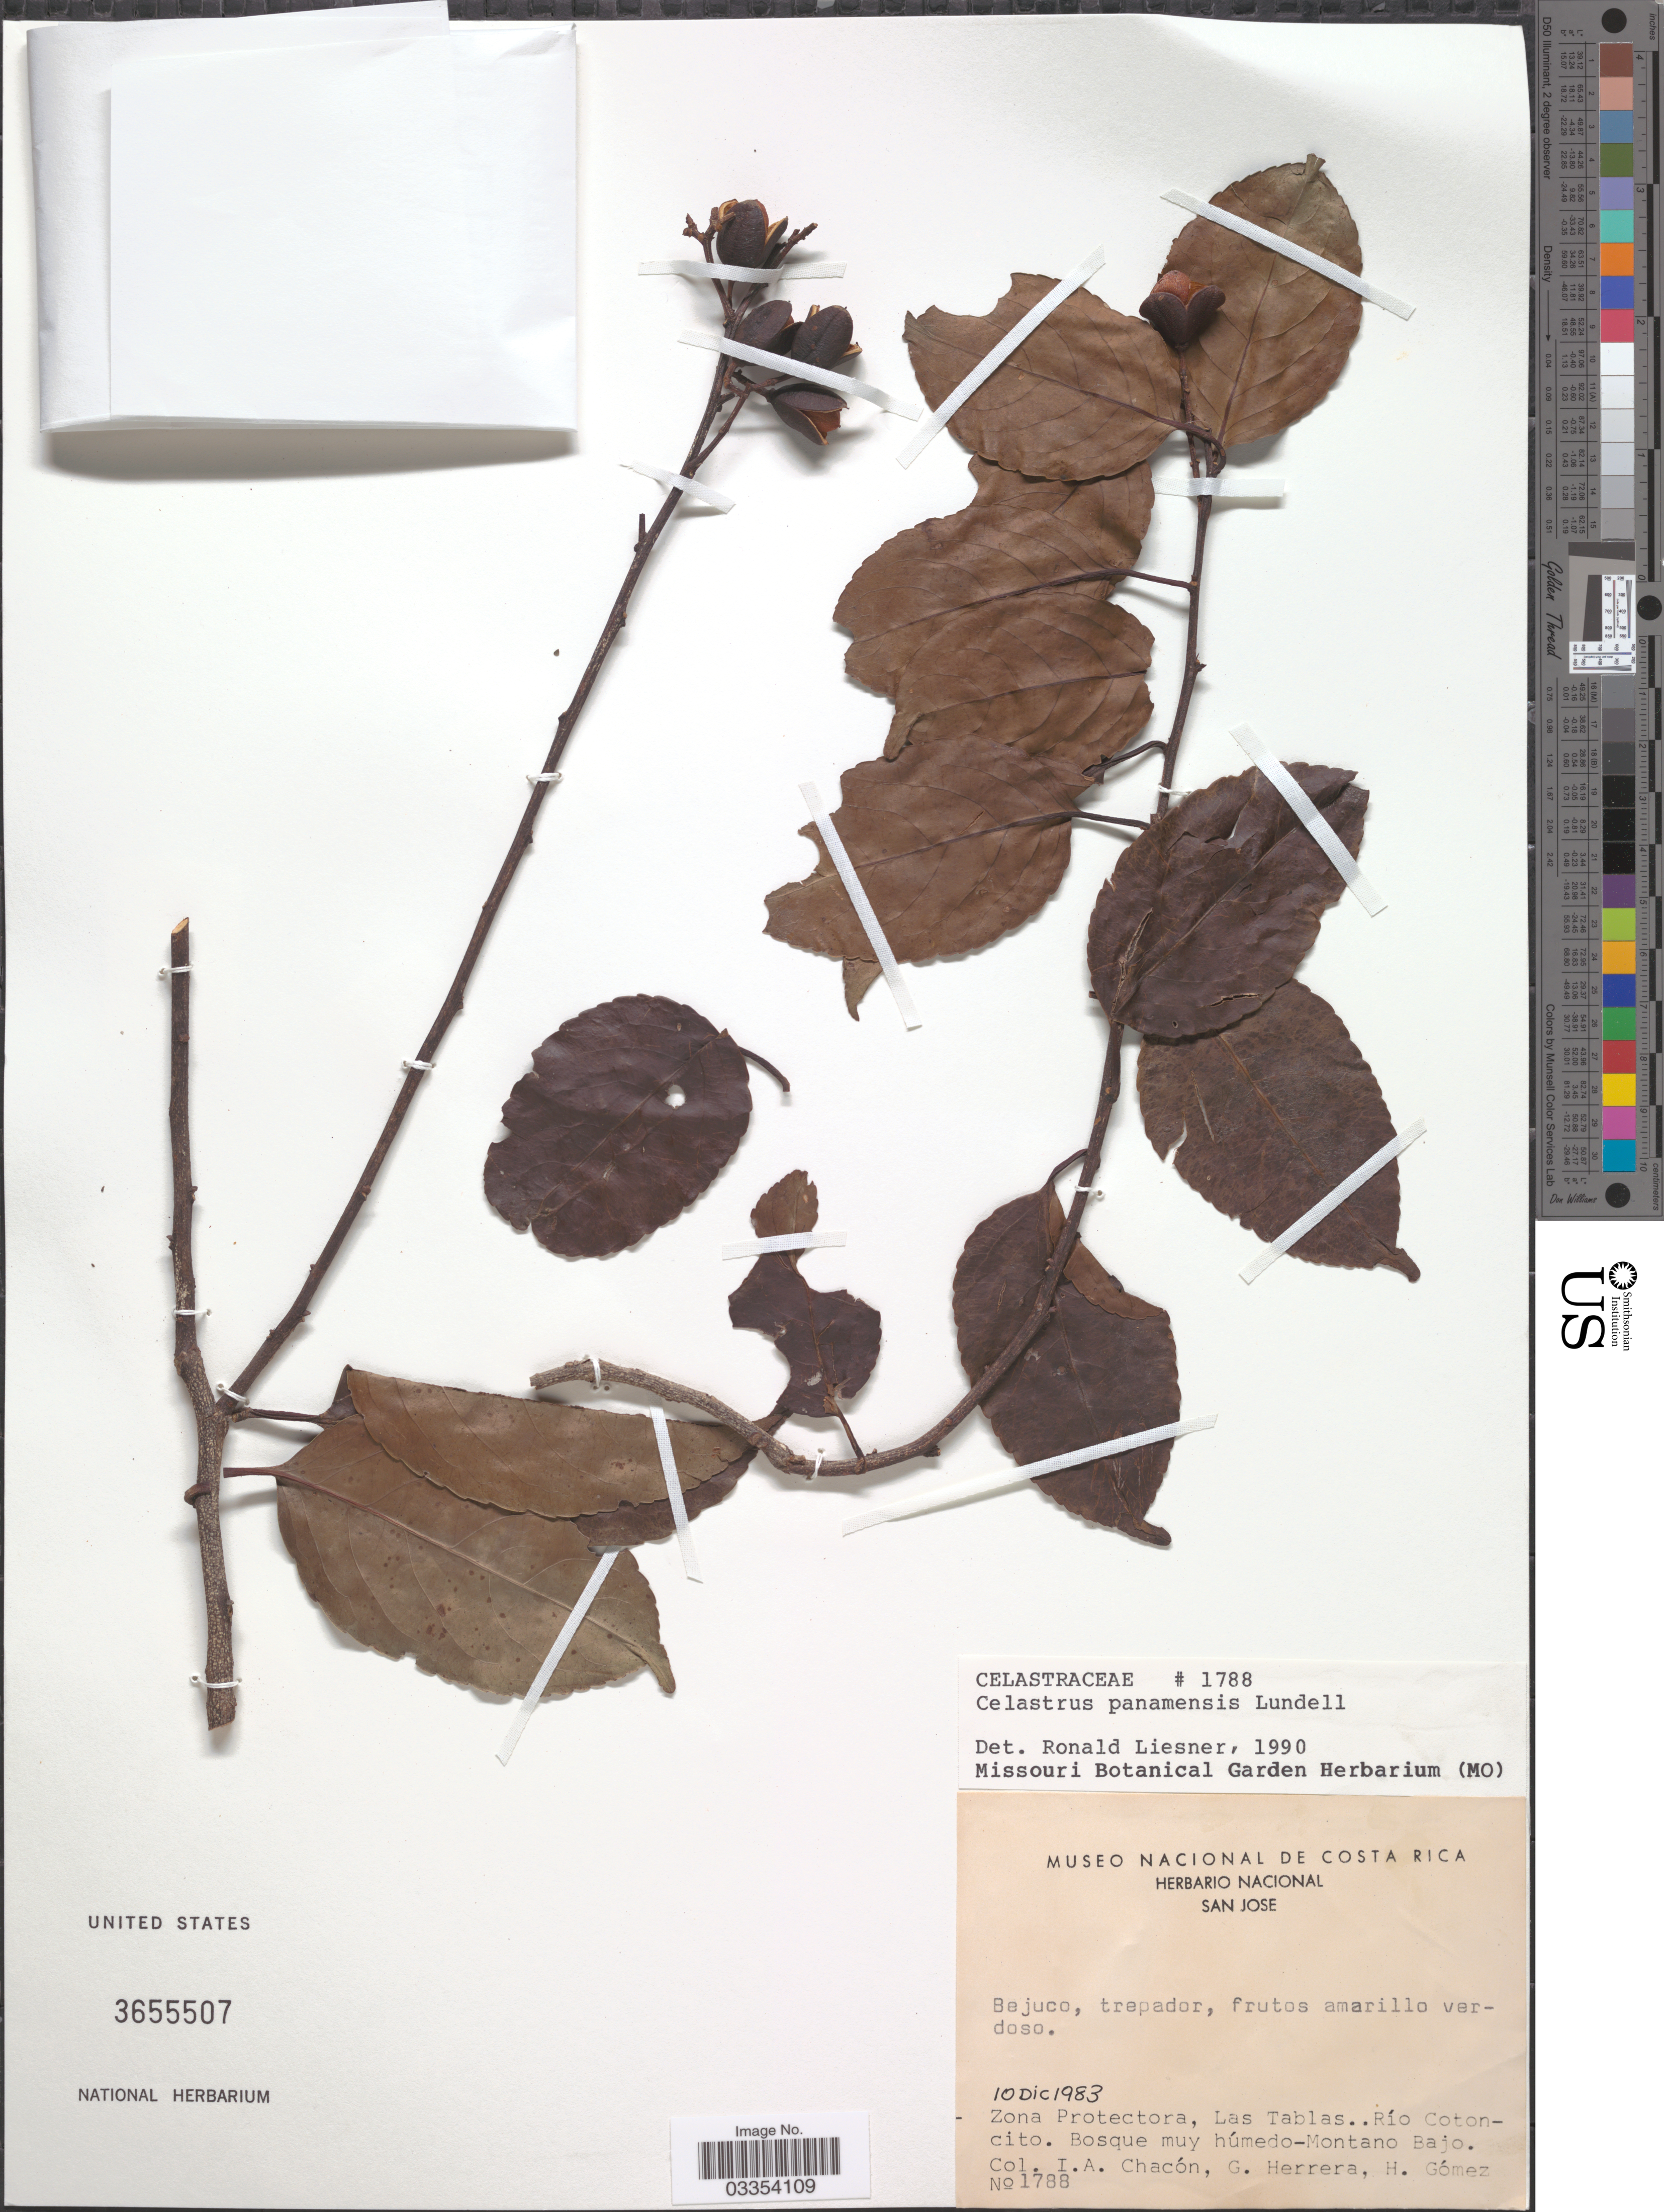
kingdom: Plantae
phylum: Tracheophyta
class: Magnoliopsida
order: Celastrales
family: Celastraceae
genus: Celastrus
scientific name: Celastrus panamensis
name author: Lundell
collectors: I. Chacón, G. Herrera & H. Gomez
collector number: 1788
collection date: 1983-12-10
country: Costa Rica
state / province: San José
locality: Zona Protectora, Las Tablas..Río Cotoncito. Bosque muy húmedo-Montano Bajo.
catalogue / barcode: US 3655507